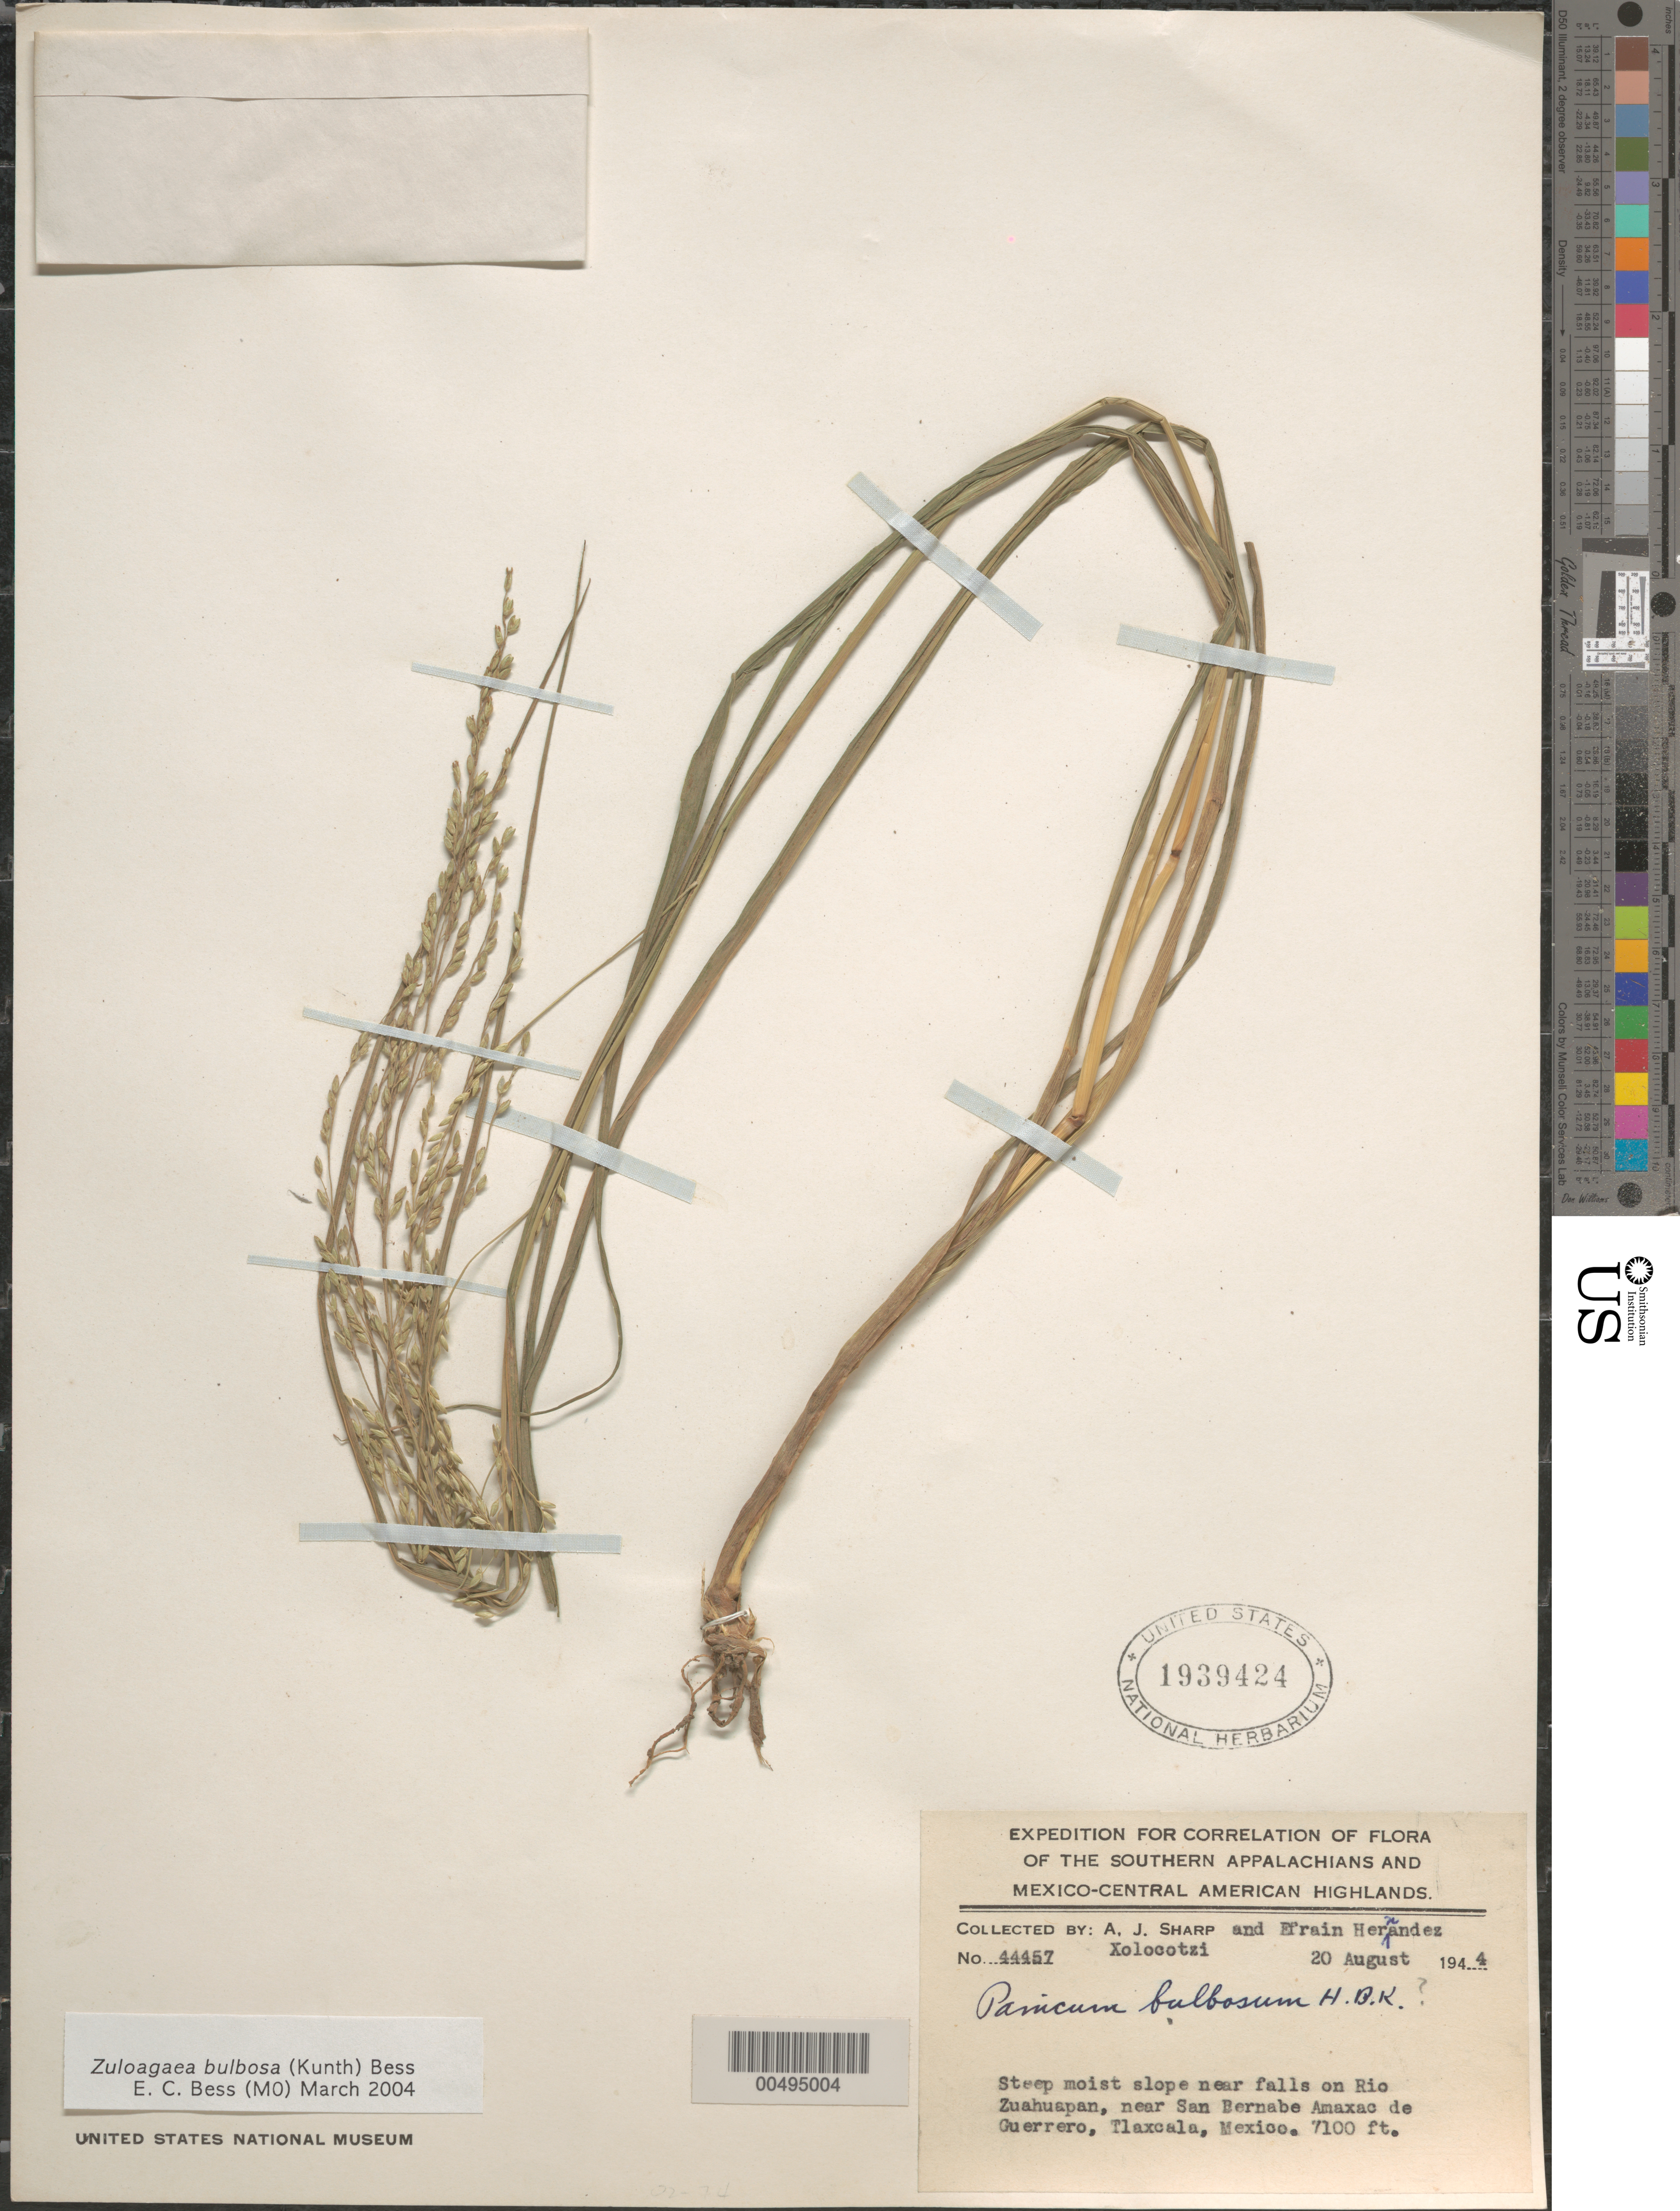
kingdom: Plantae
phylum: Tracheophyta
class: Liliopsida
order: Poales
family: Poaceae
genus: Panicum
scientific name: Panicum bulbosum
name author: Kunth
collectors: A. J. Sharp & E. I. Hernández-X.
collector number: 44457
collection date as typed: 20 Aug 1944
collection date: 1944-08-20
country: Mexico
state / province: Tlaxcala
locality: Near falls on Rio Zuahuapan, near San Bernabe Amaxac de Guerrero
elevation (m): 2164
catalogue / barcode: US 1939424